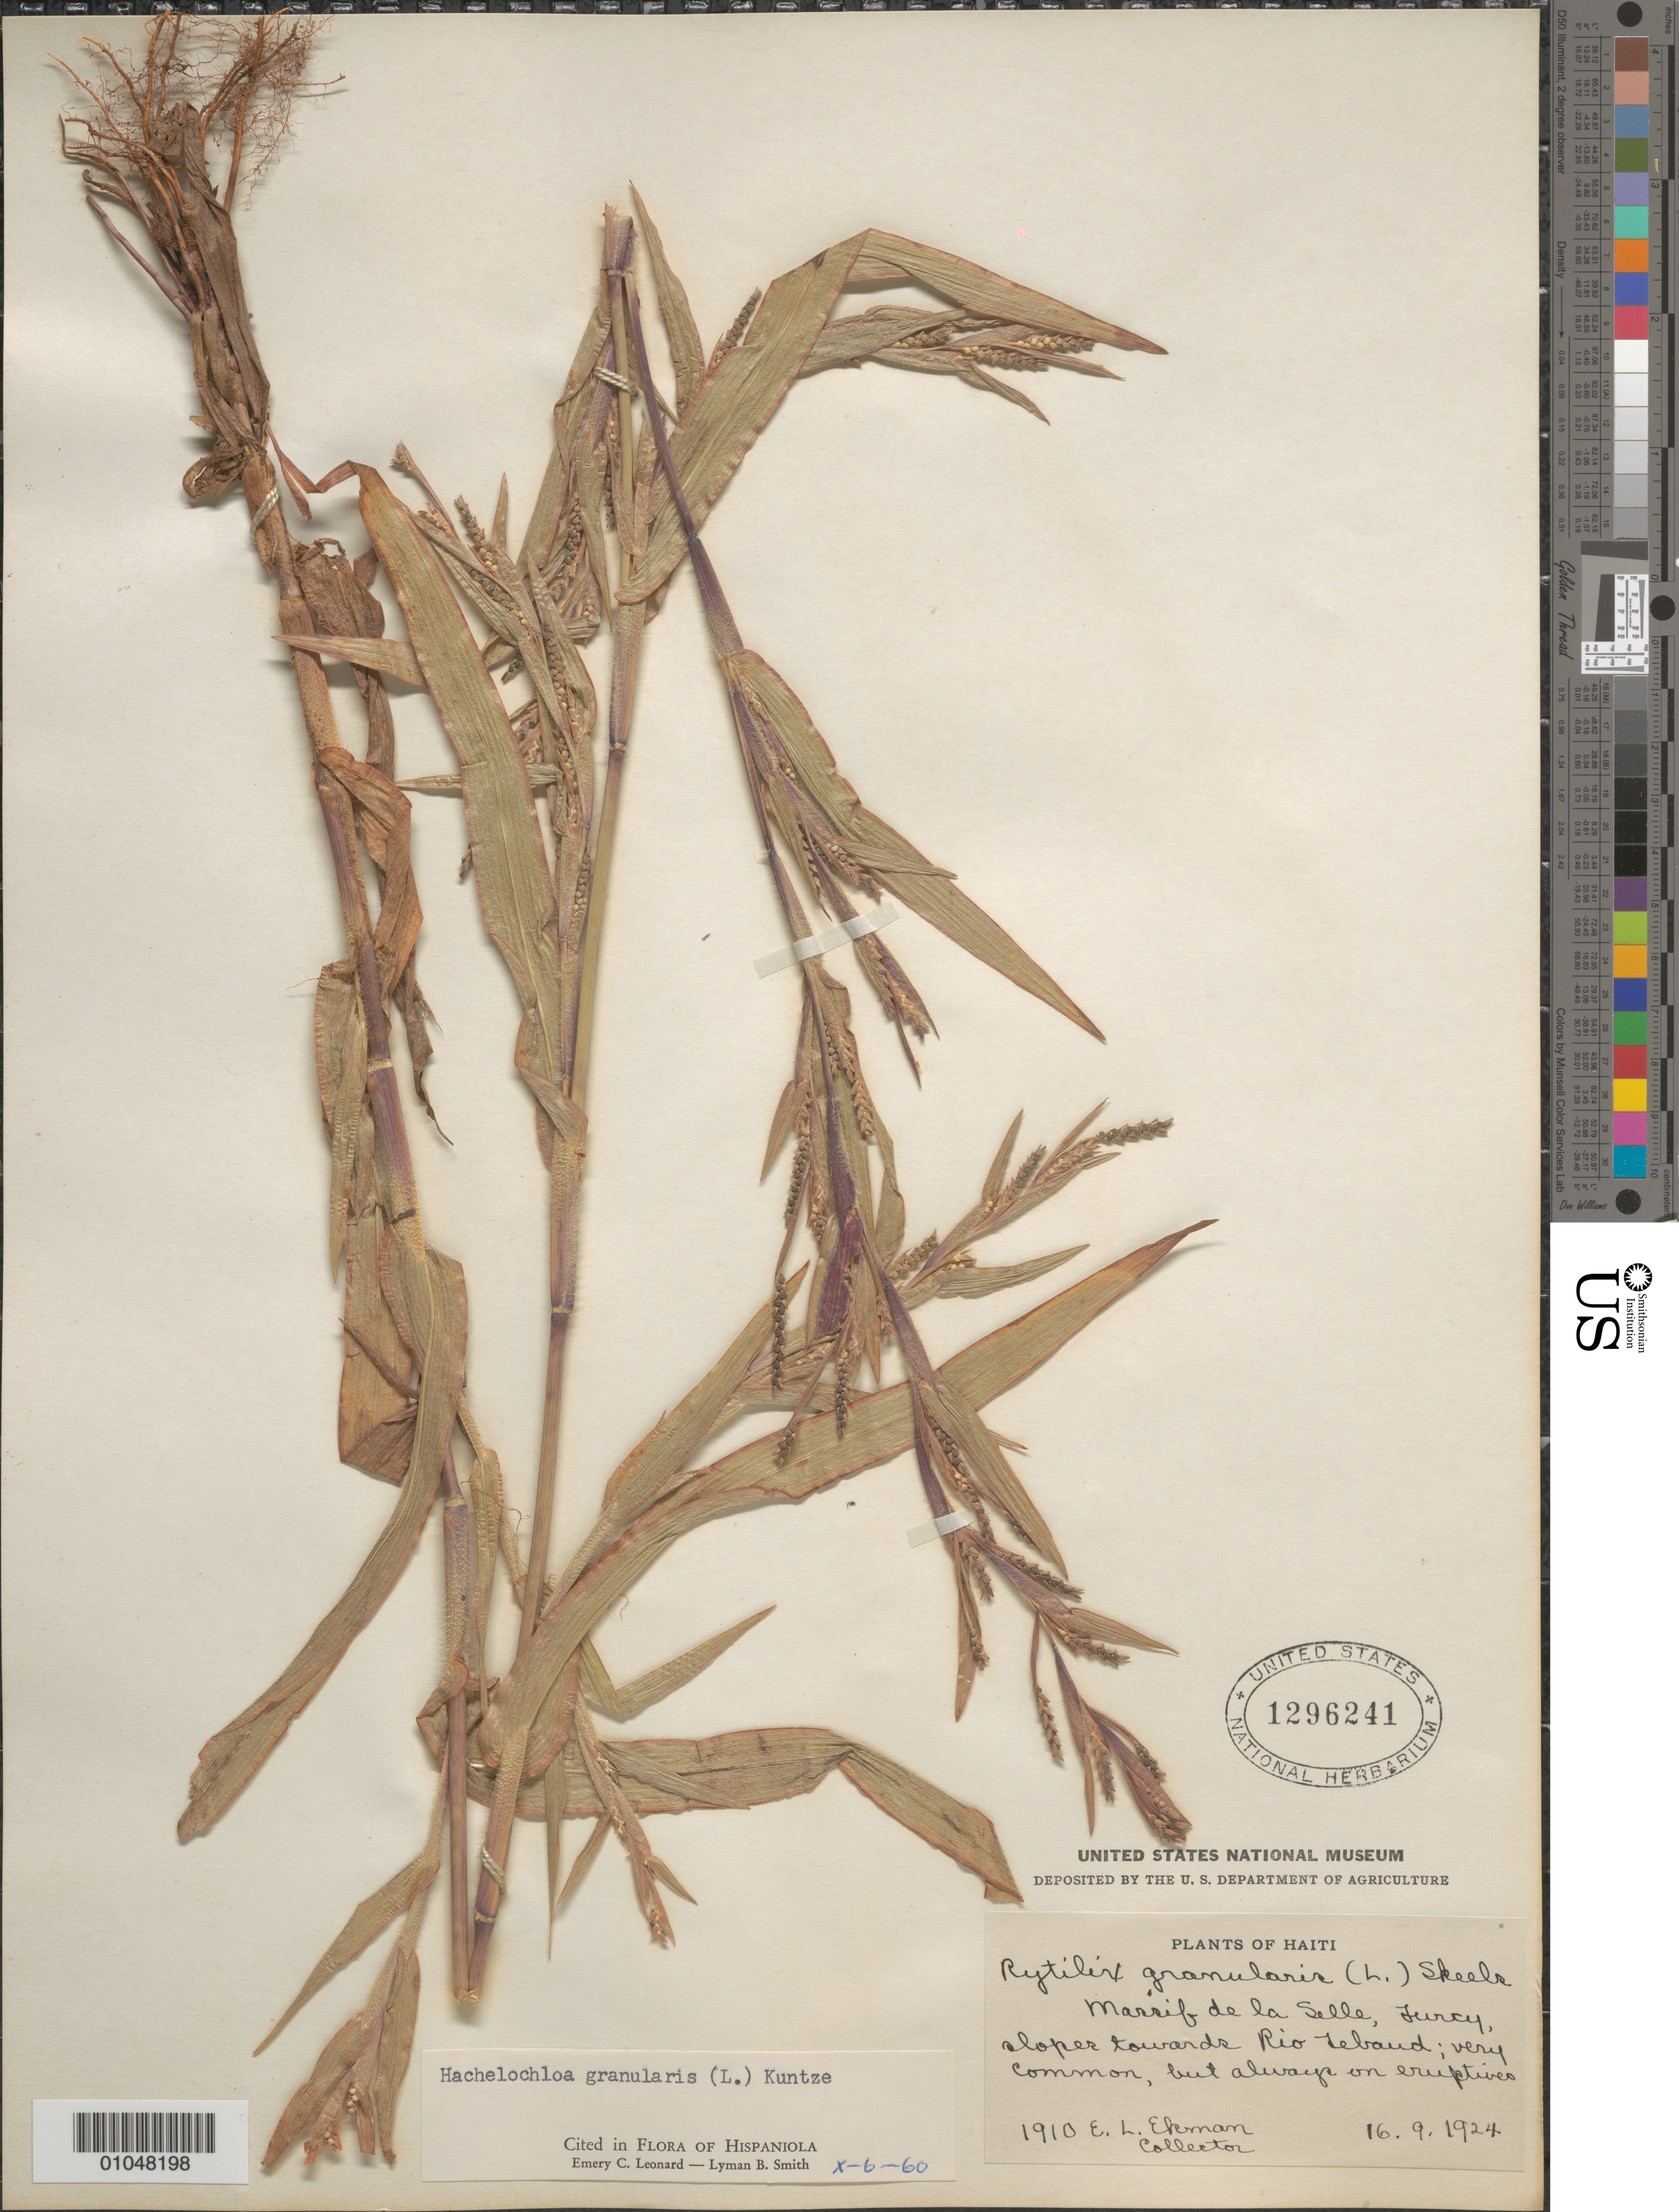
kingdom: Plantae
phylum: Tracheophyta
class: Liliopsida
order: Poales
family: Poaceae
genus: Hackelochloa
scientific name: Hackelochloa granularis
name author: (L.) Kuntze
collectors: E. L. Ekman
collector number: H 1910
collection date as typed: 16 Sep 1924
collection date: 1924-09-16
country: Haiti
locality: Massif de la Selle, Juncy, slopes towards Riio Tebaud,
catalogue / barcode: US 1296241